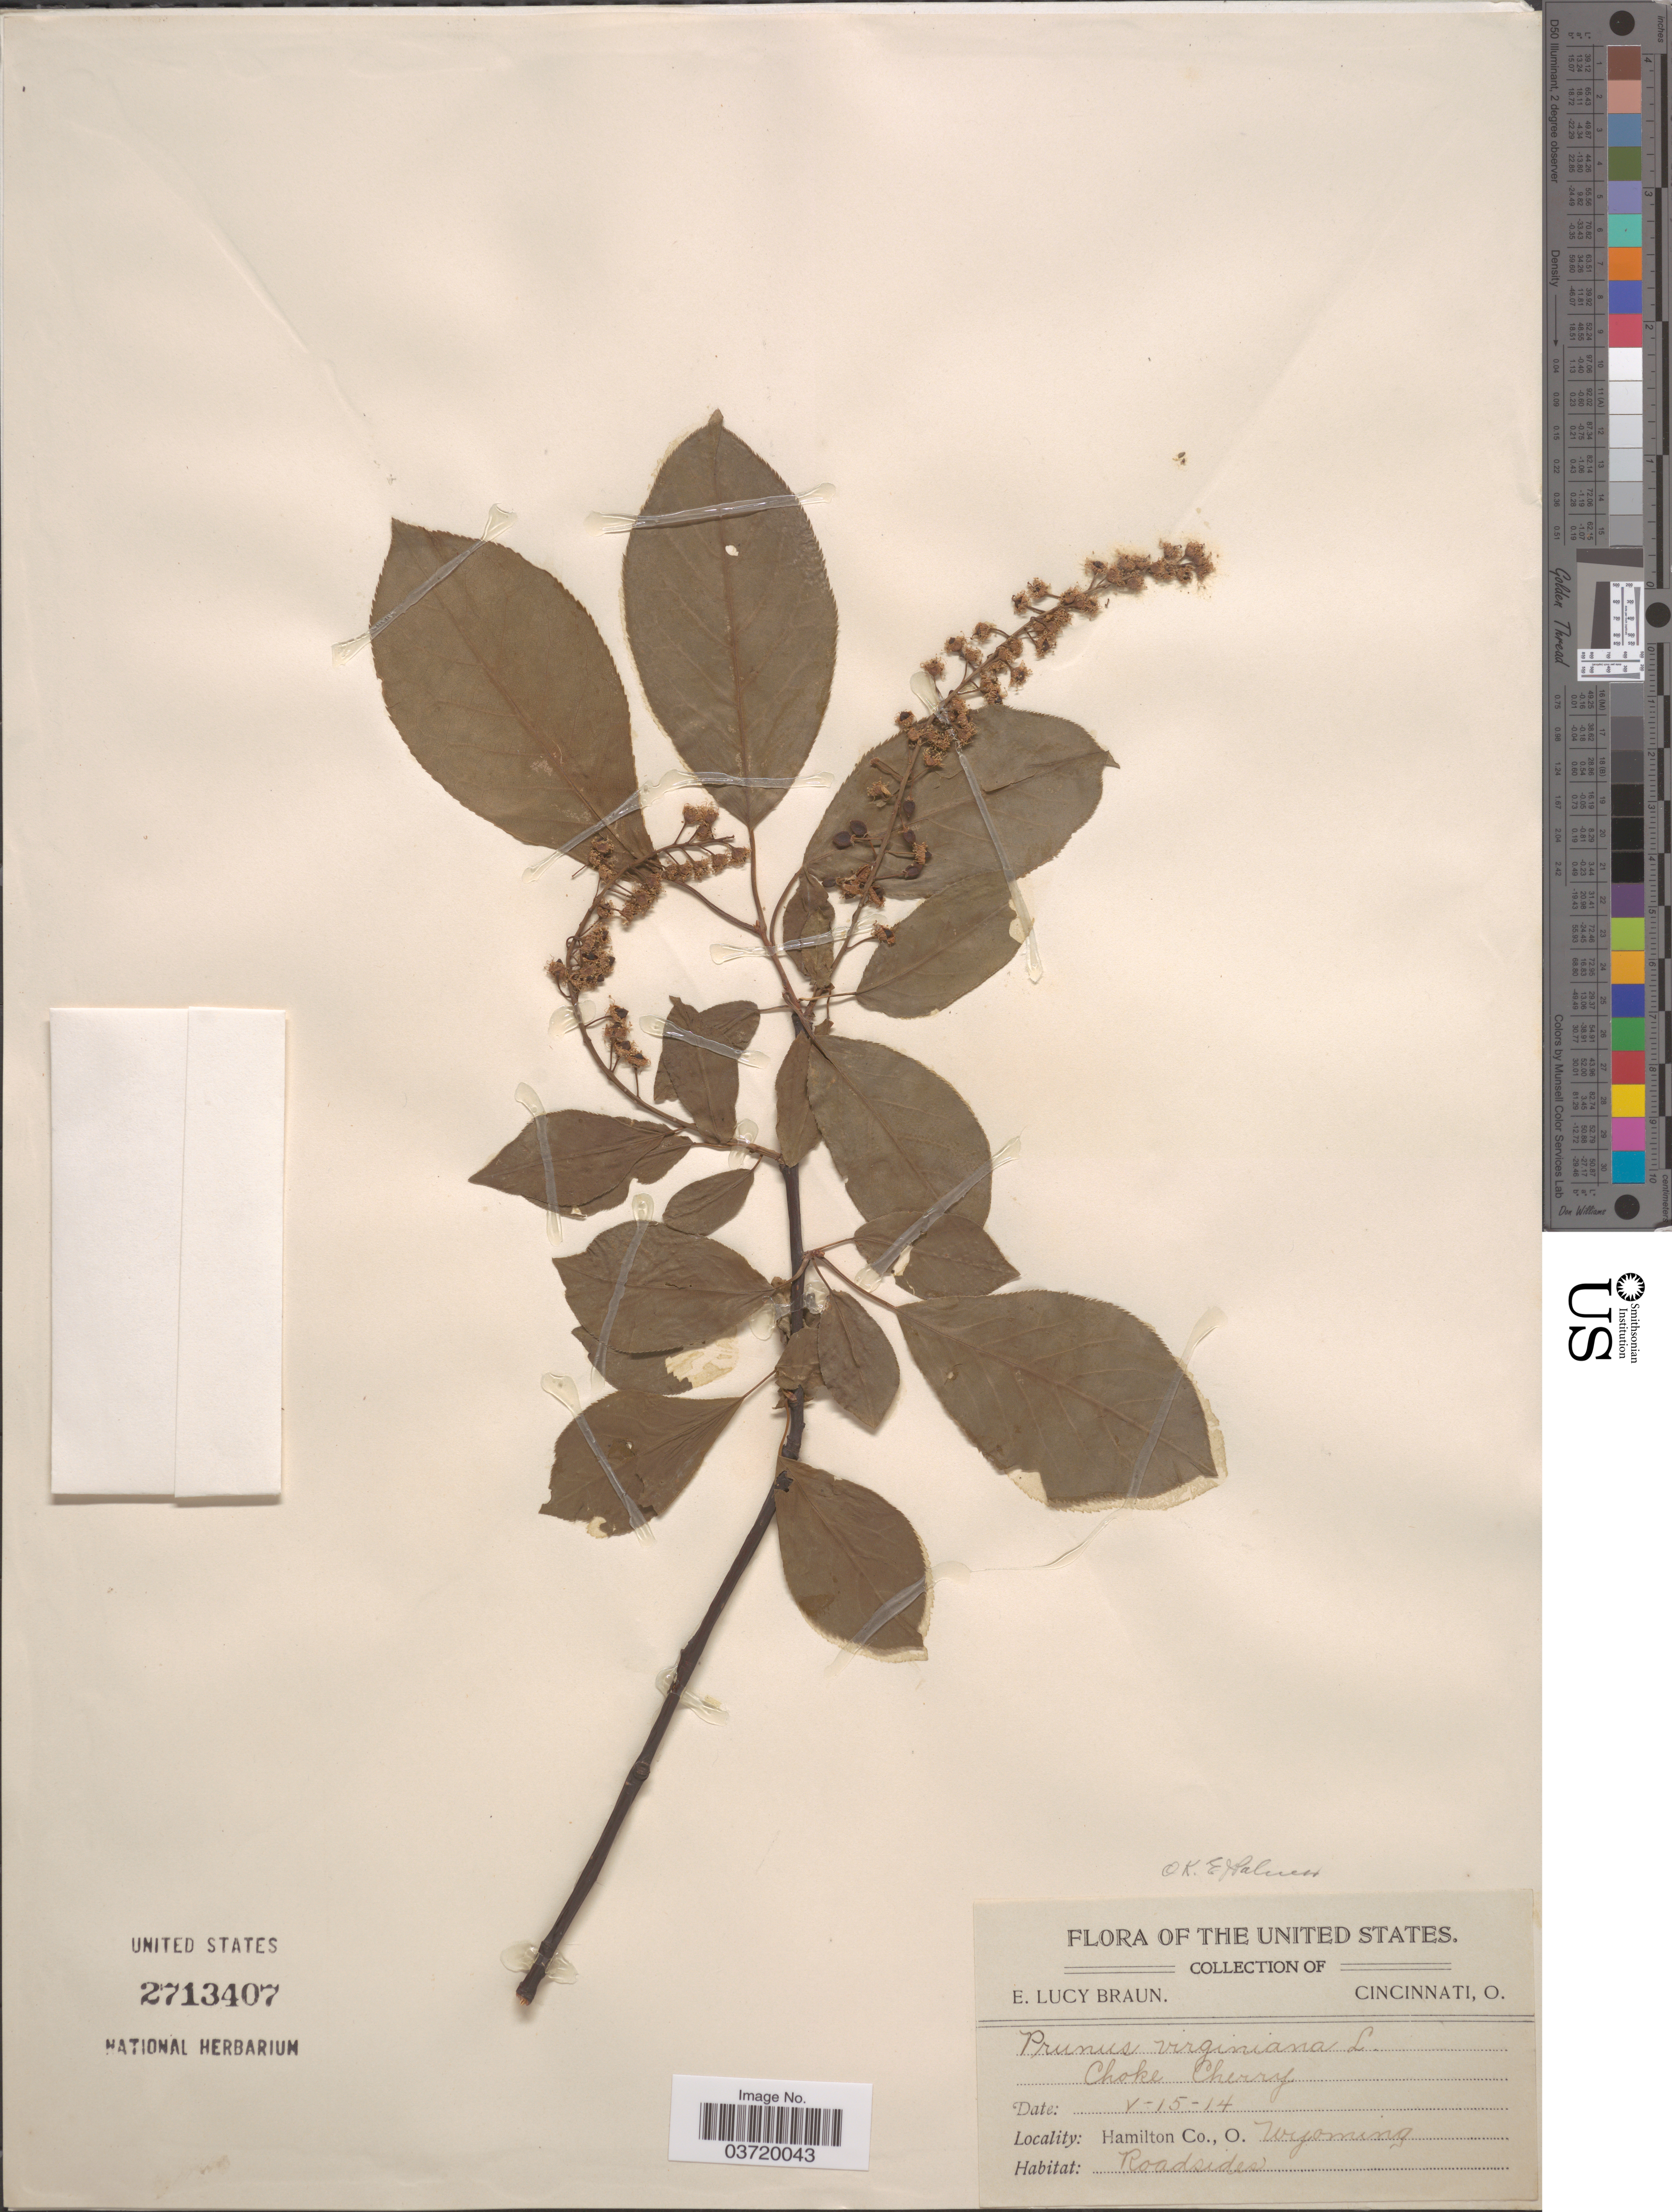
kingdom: Plantae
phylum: Tracheophyta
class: Magnoliopsida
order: Rosales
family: Rosaceae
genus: Prunus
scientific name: Prunus virginiana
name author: L.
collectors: E. L. Braun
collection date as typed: Transcribed d/m/y: 15/5/14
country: United States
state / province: Wyoming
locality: Hamilton Co. Roadsides.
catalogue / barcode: US 2713407